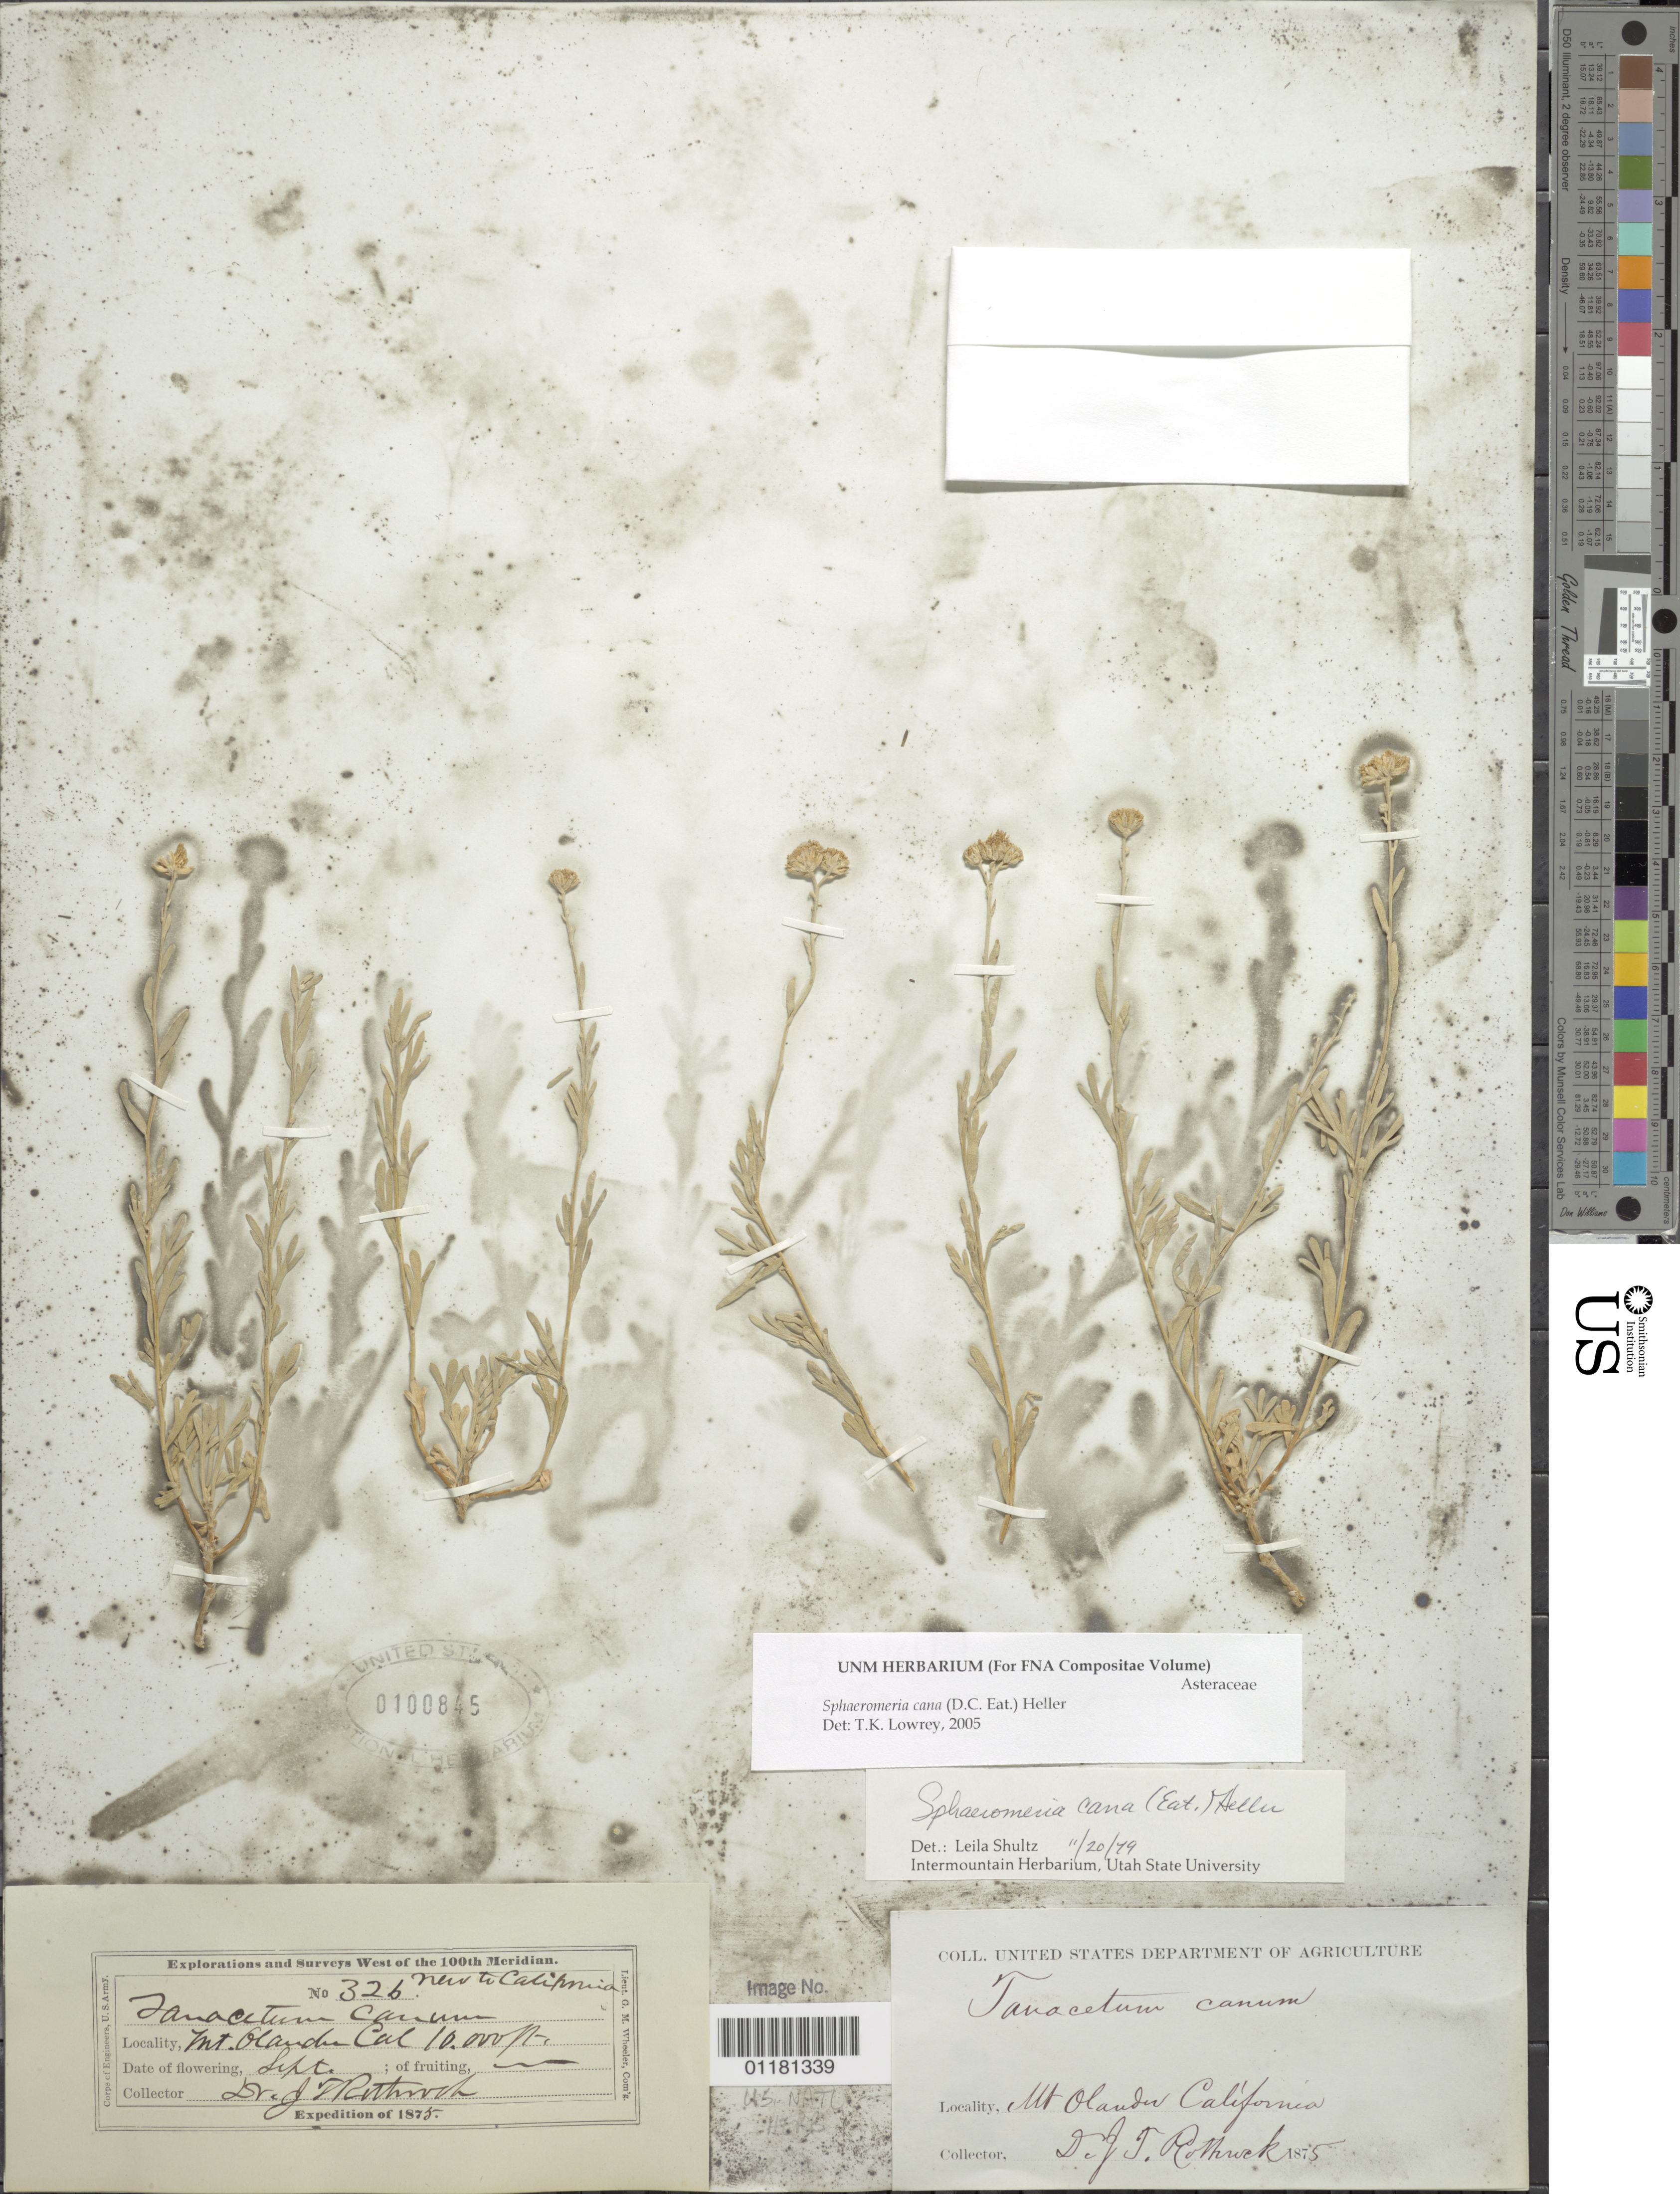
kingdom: Plantae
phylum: Tracheophyta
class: Magnoliopsida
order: Asterales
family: Asteraceae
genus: Sphaeromeria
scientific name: Sphaeromeria cana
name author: (D.C. Eaton) A. Heller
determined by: Lowrey, T. K.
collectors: J. T. Rothrock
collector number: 326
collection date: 1875-09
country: United States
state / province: California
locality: Mt. Olander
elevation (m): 3048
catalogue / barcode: US 100845